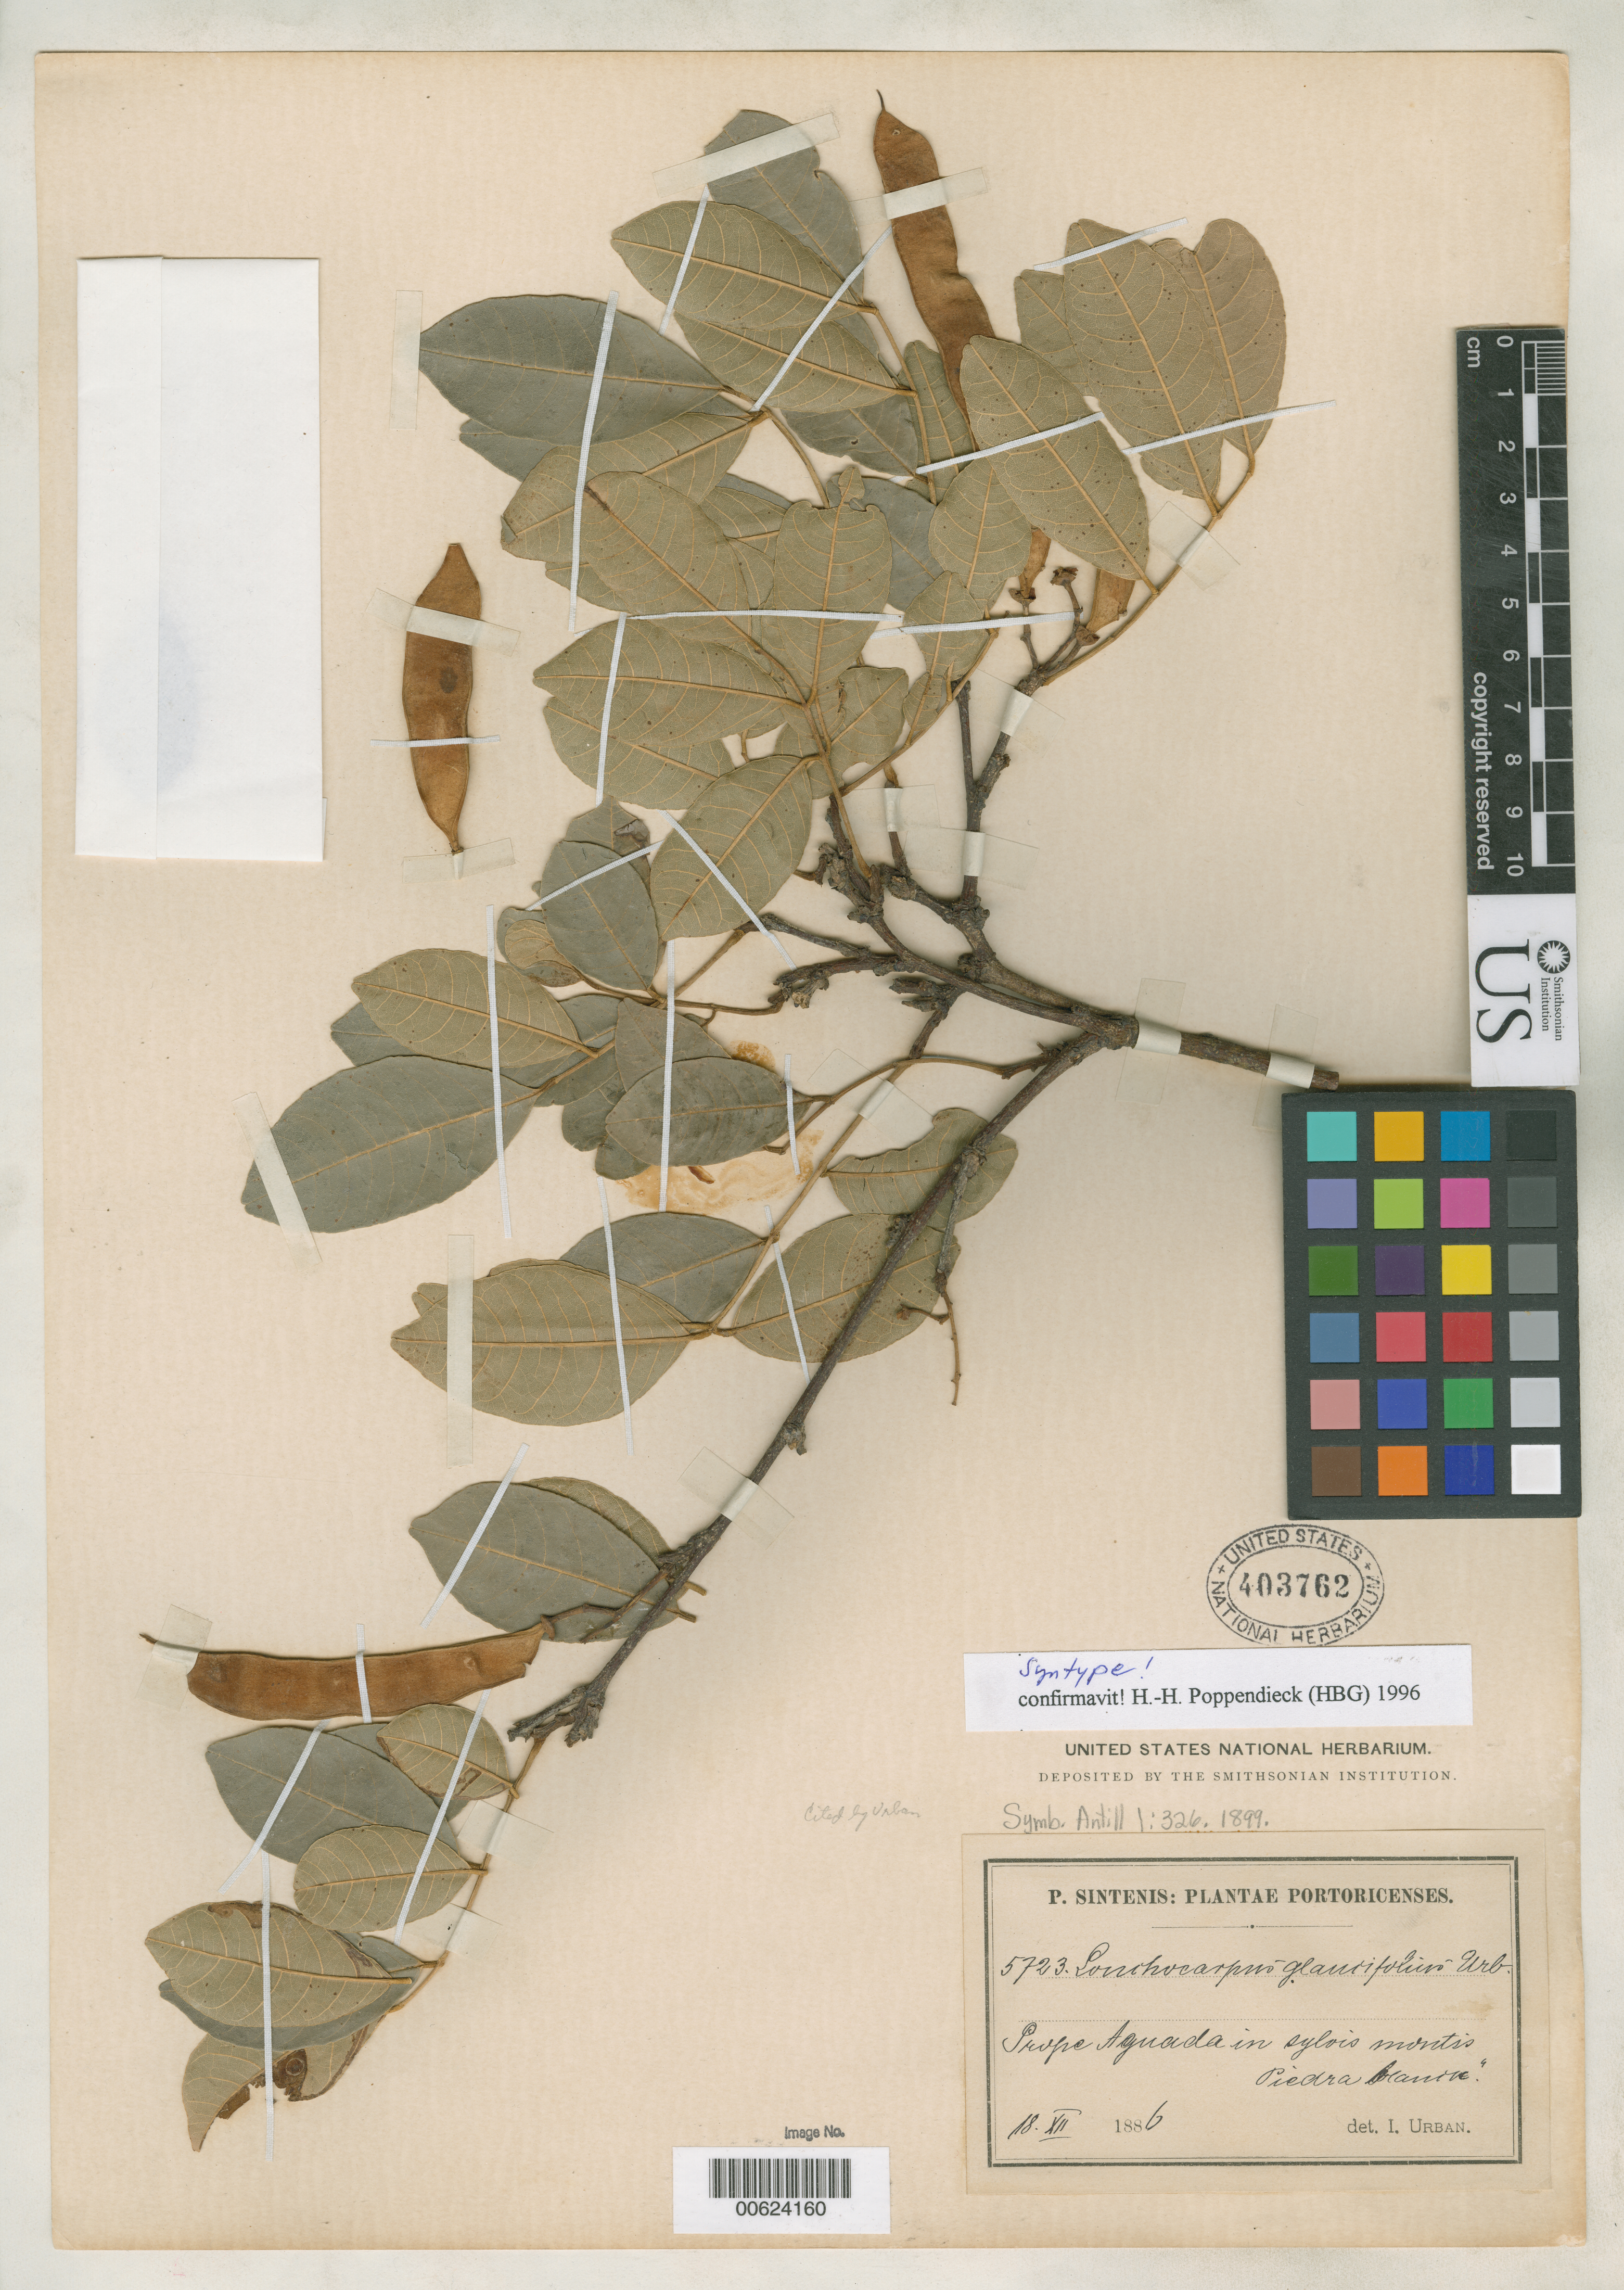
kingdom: Plantae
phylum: Tracheophyta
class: Magnoliopsida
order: Fabales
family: Fabaceae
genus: Lonchocarpus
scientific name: Lonchocarpus glaucifolius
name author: Urb.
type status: Syntype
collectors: P. Sintenis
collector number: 5723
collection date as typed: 18 Dec 1886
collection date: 1886-12-18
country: Puerto Rico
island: Greater Antilles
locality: Near Aguada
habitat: In sylvis montis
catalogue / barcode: US 403762